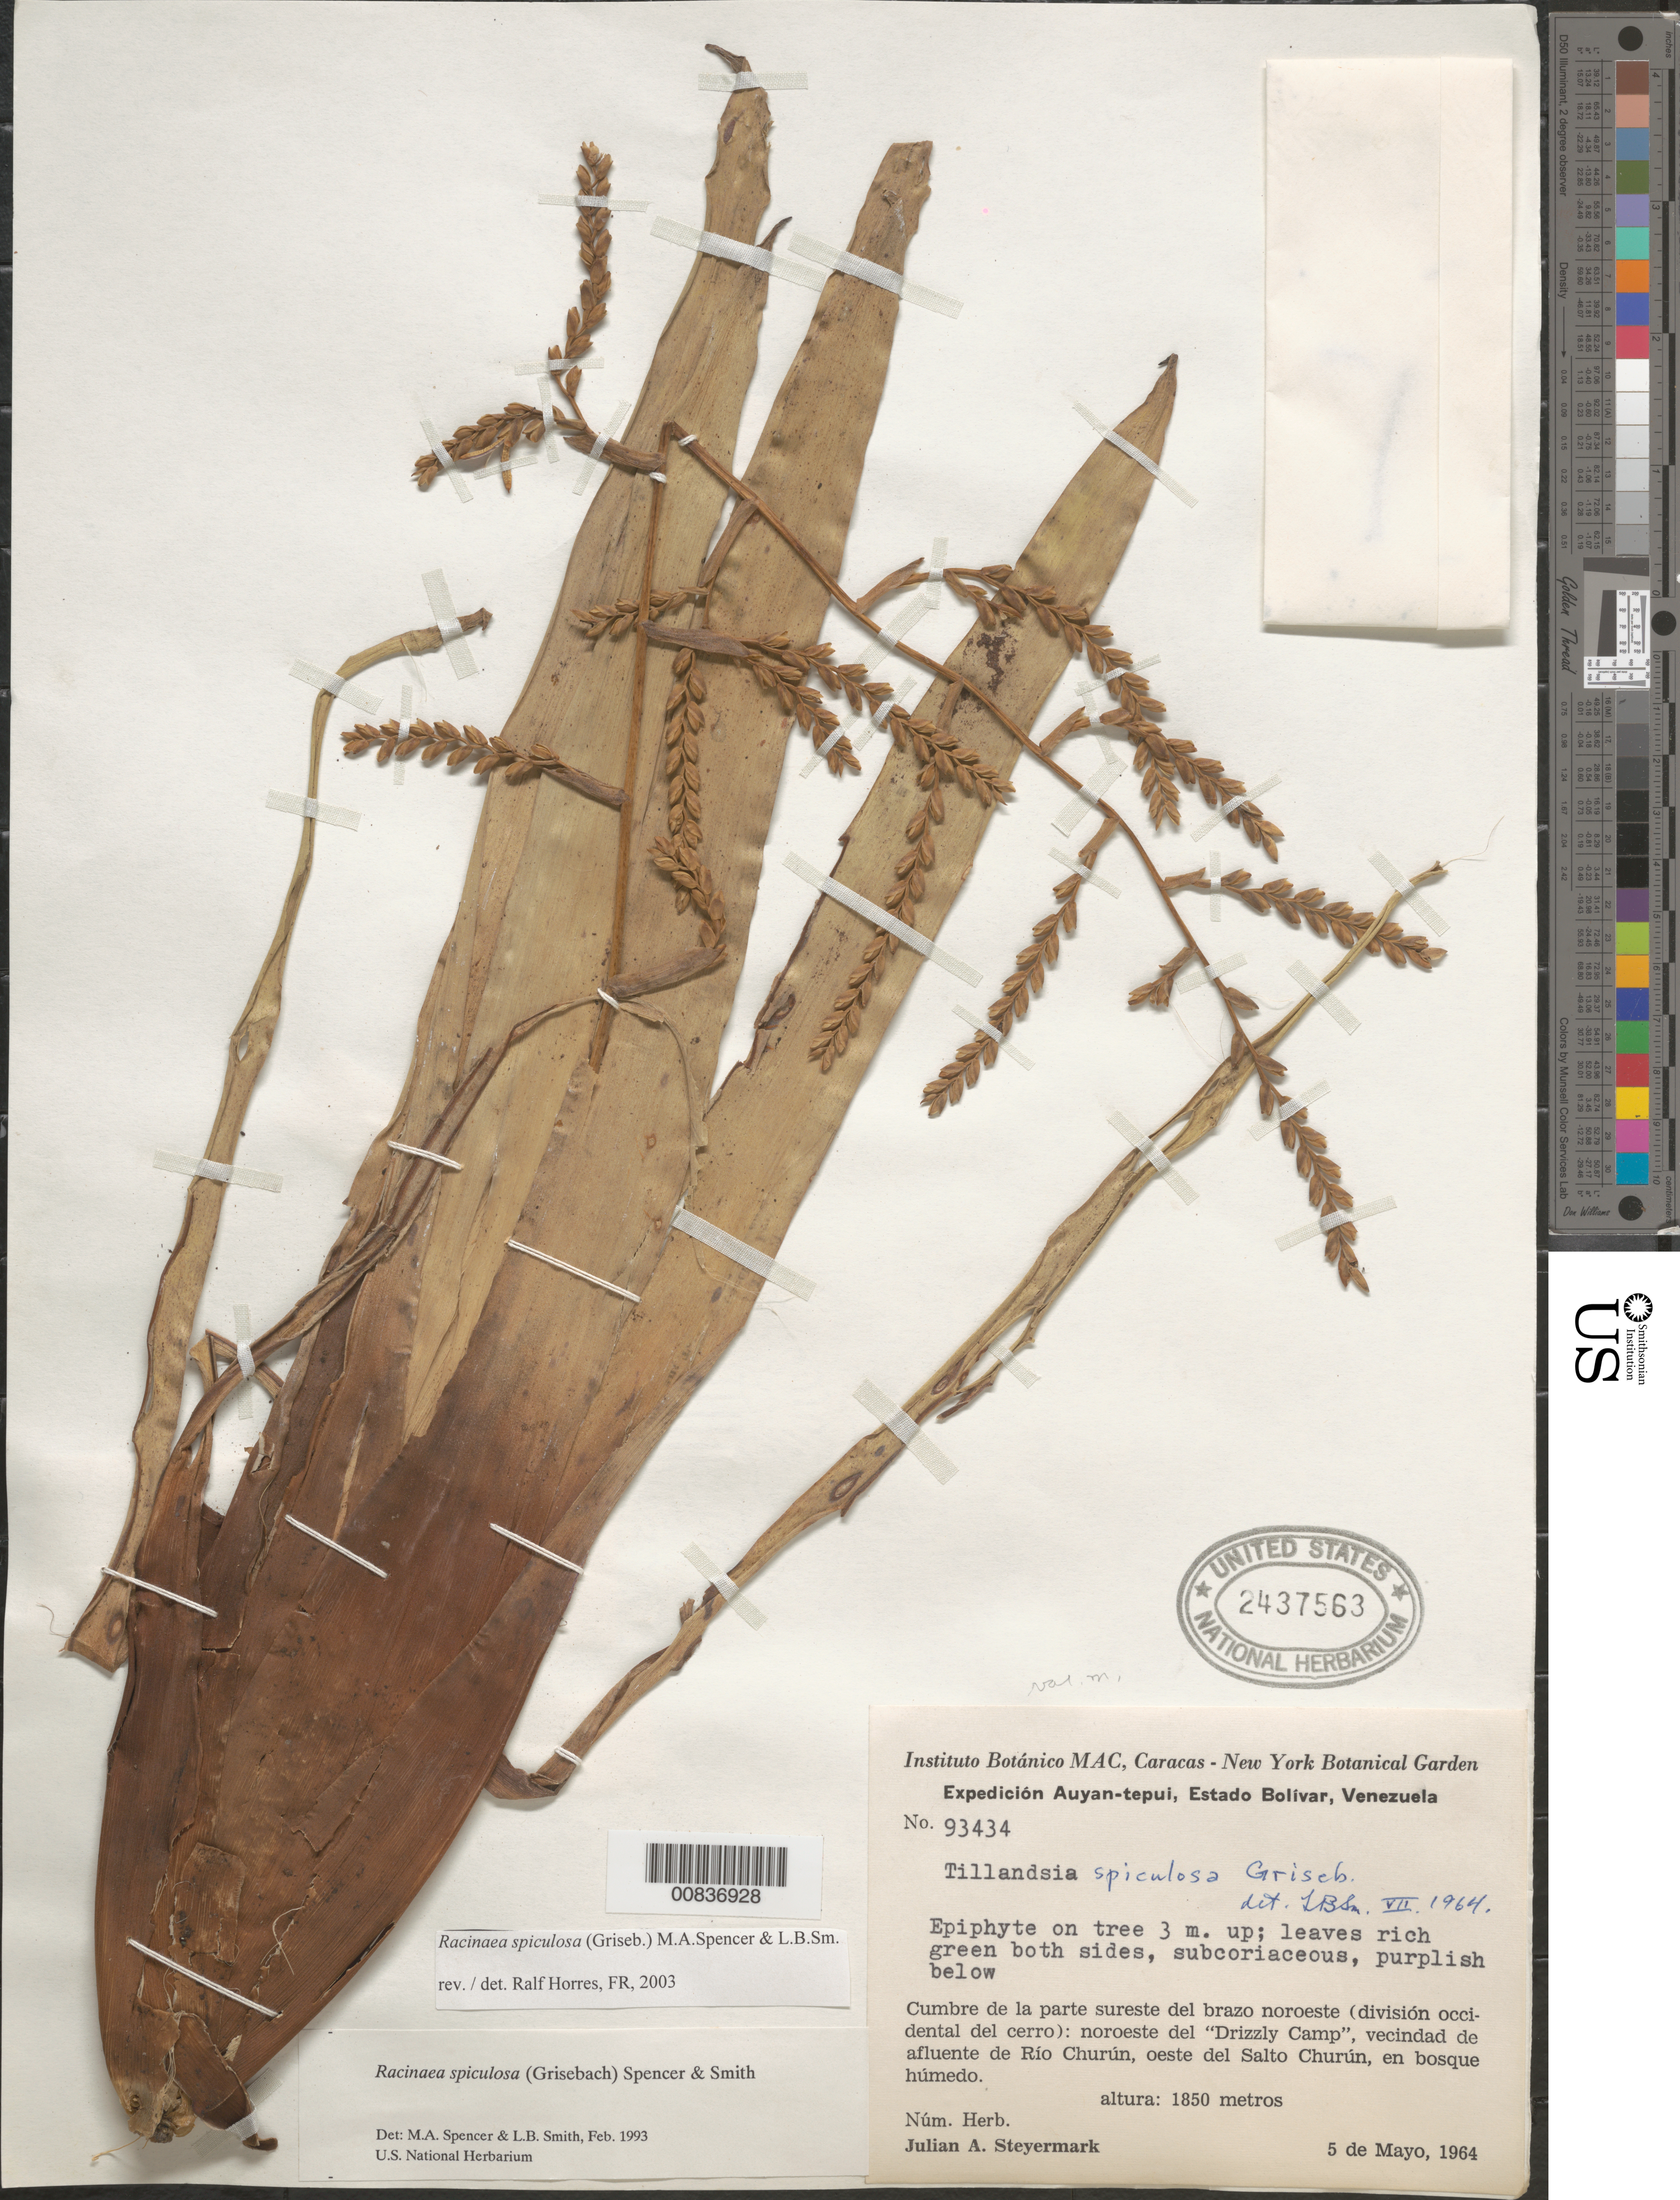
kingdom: Plantae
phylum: Tracheophyta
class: Liliopsida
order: Poales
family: Bromeliaceae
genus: Racinaea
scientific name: Racinaea spiculosa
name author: (Griseb.) M.A. Spencer & L.B. Sm.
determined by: Horres, R.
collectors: J. Steyermark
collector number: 93434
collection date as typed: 5-May-64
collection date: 1964-05-05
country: Venezuela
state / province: Bolívar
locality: Auyan-tepuí, noroeste del "Drizzly Camp", vecindad de Río Charún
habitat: Bosque humedo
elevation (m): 1850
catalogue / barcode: US 2437563